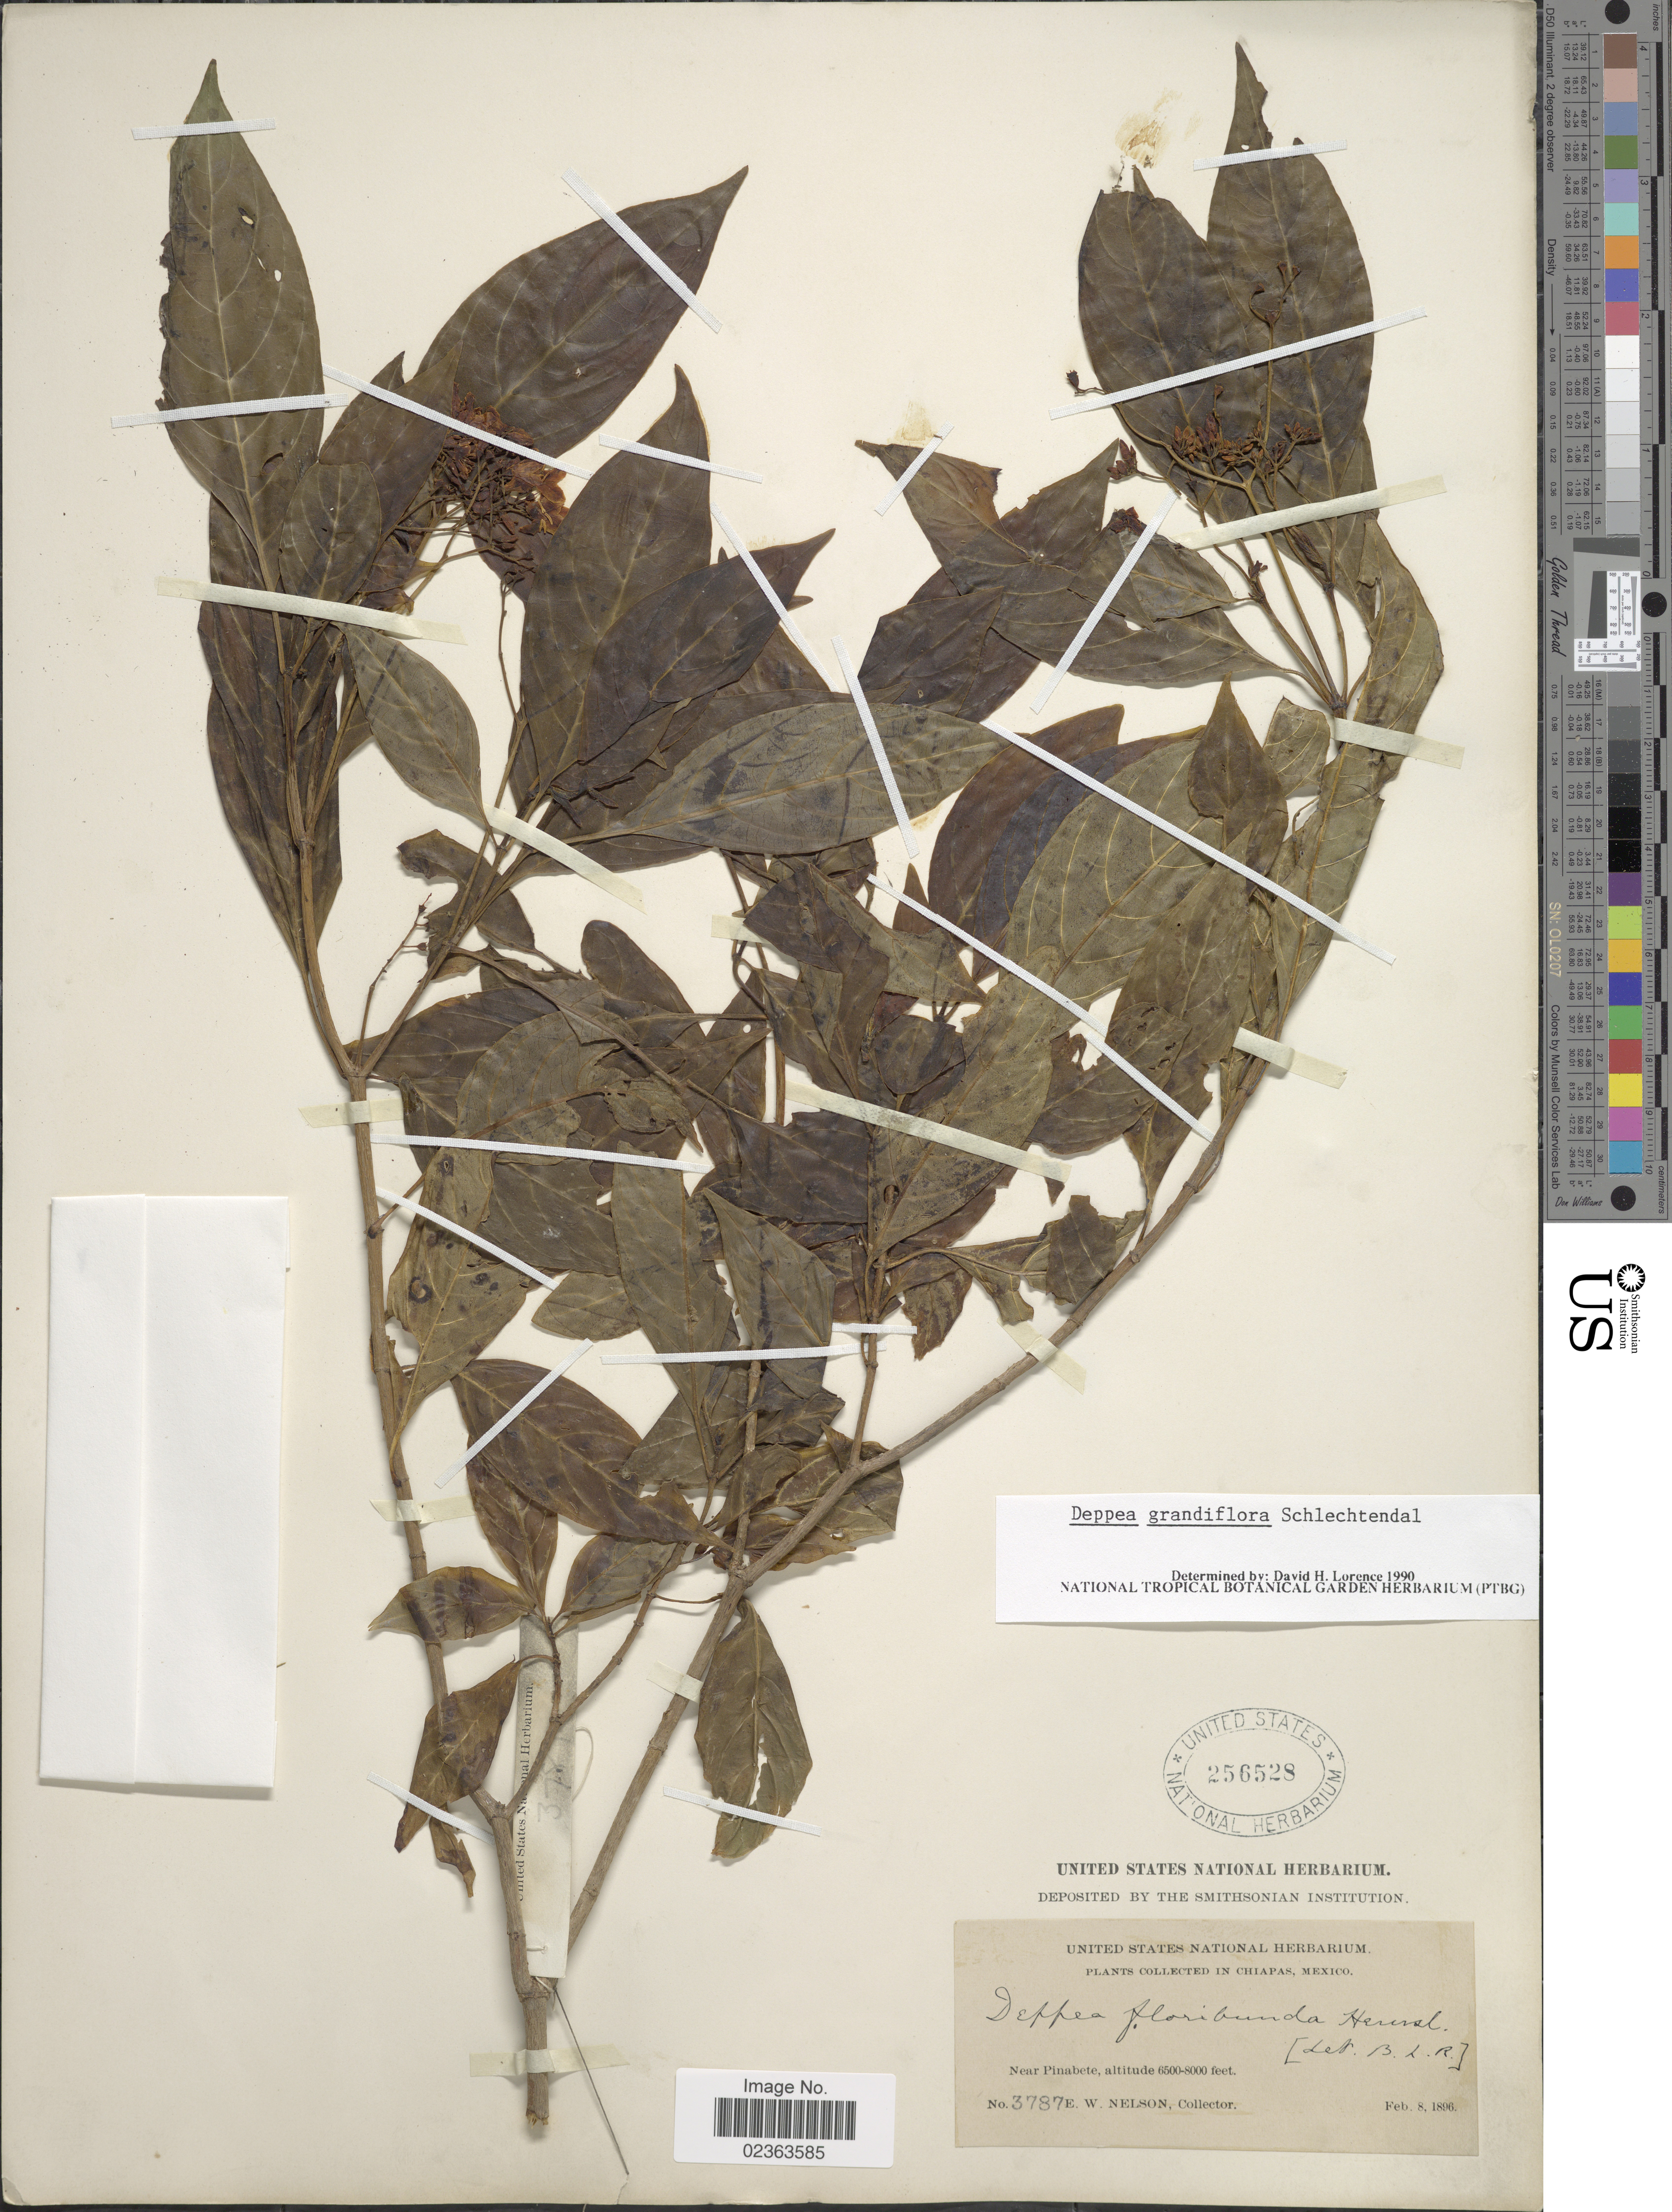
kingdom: Plantae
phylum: Tracheophyta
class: Magnoliopsida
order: Gentianales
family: Rubiaceae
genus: Deppea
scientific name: Deppea grandiflora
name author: Schltdl.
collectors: E. W. Nelson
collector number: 3787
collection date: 1896-02-08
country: Mexico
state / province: Chiapas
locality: Near Pinabete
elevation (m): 1981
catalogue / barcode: US 256528